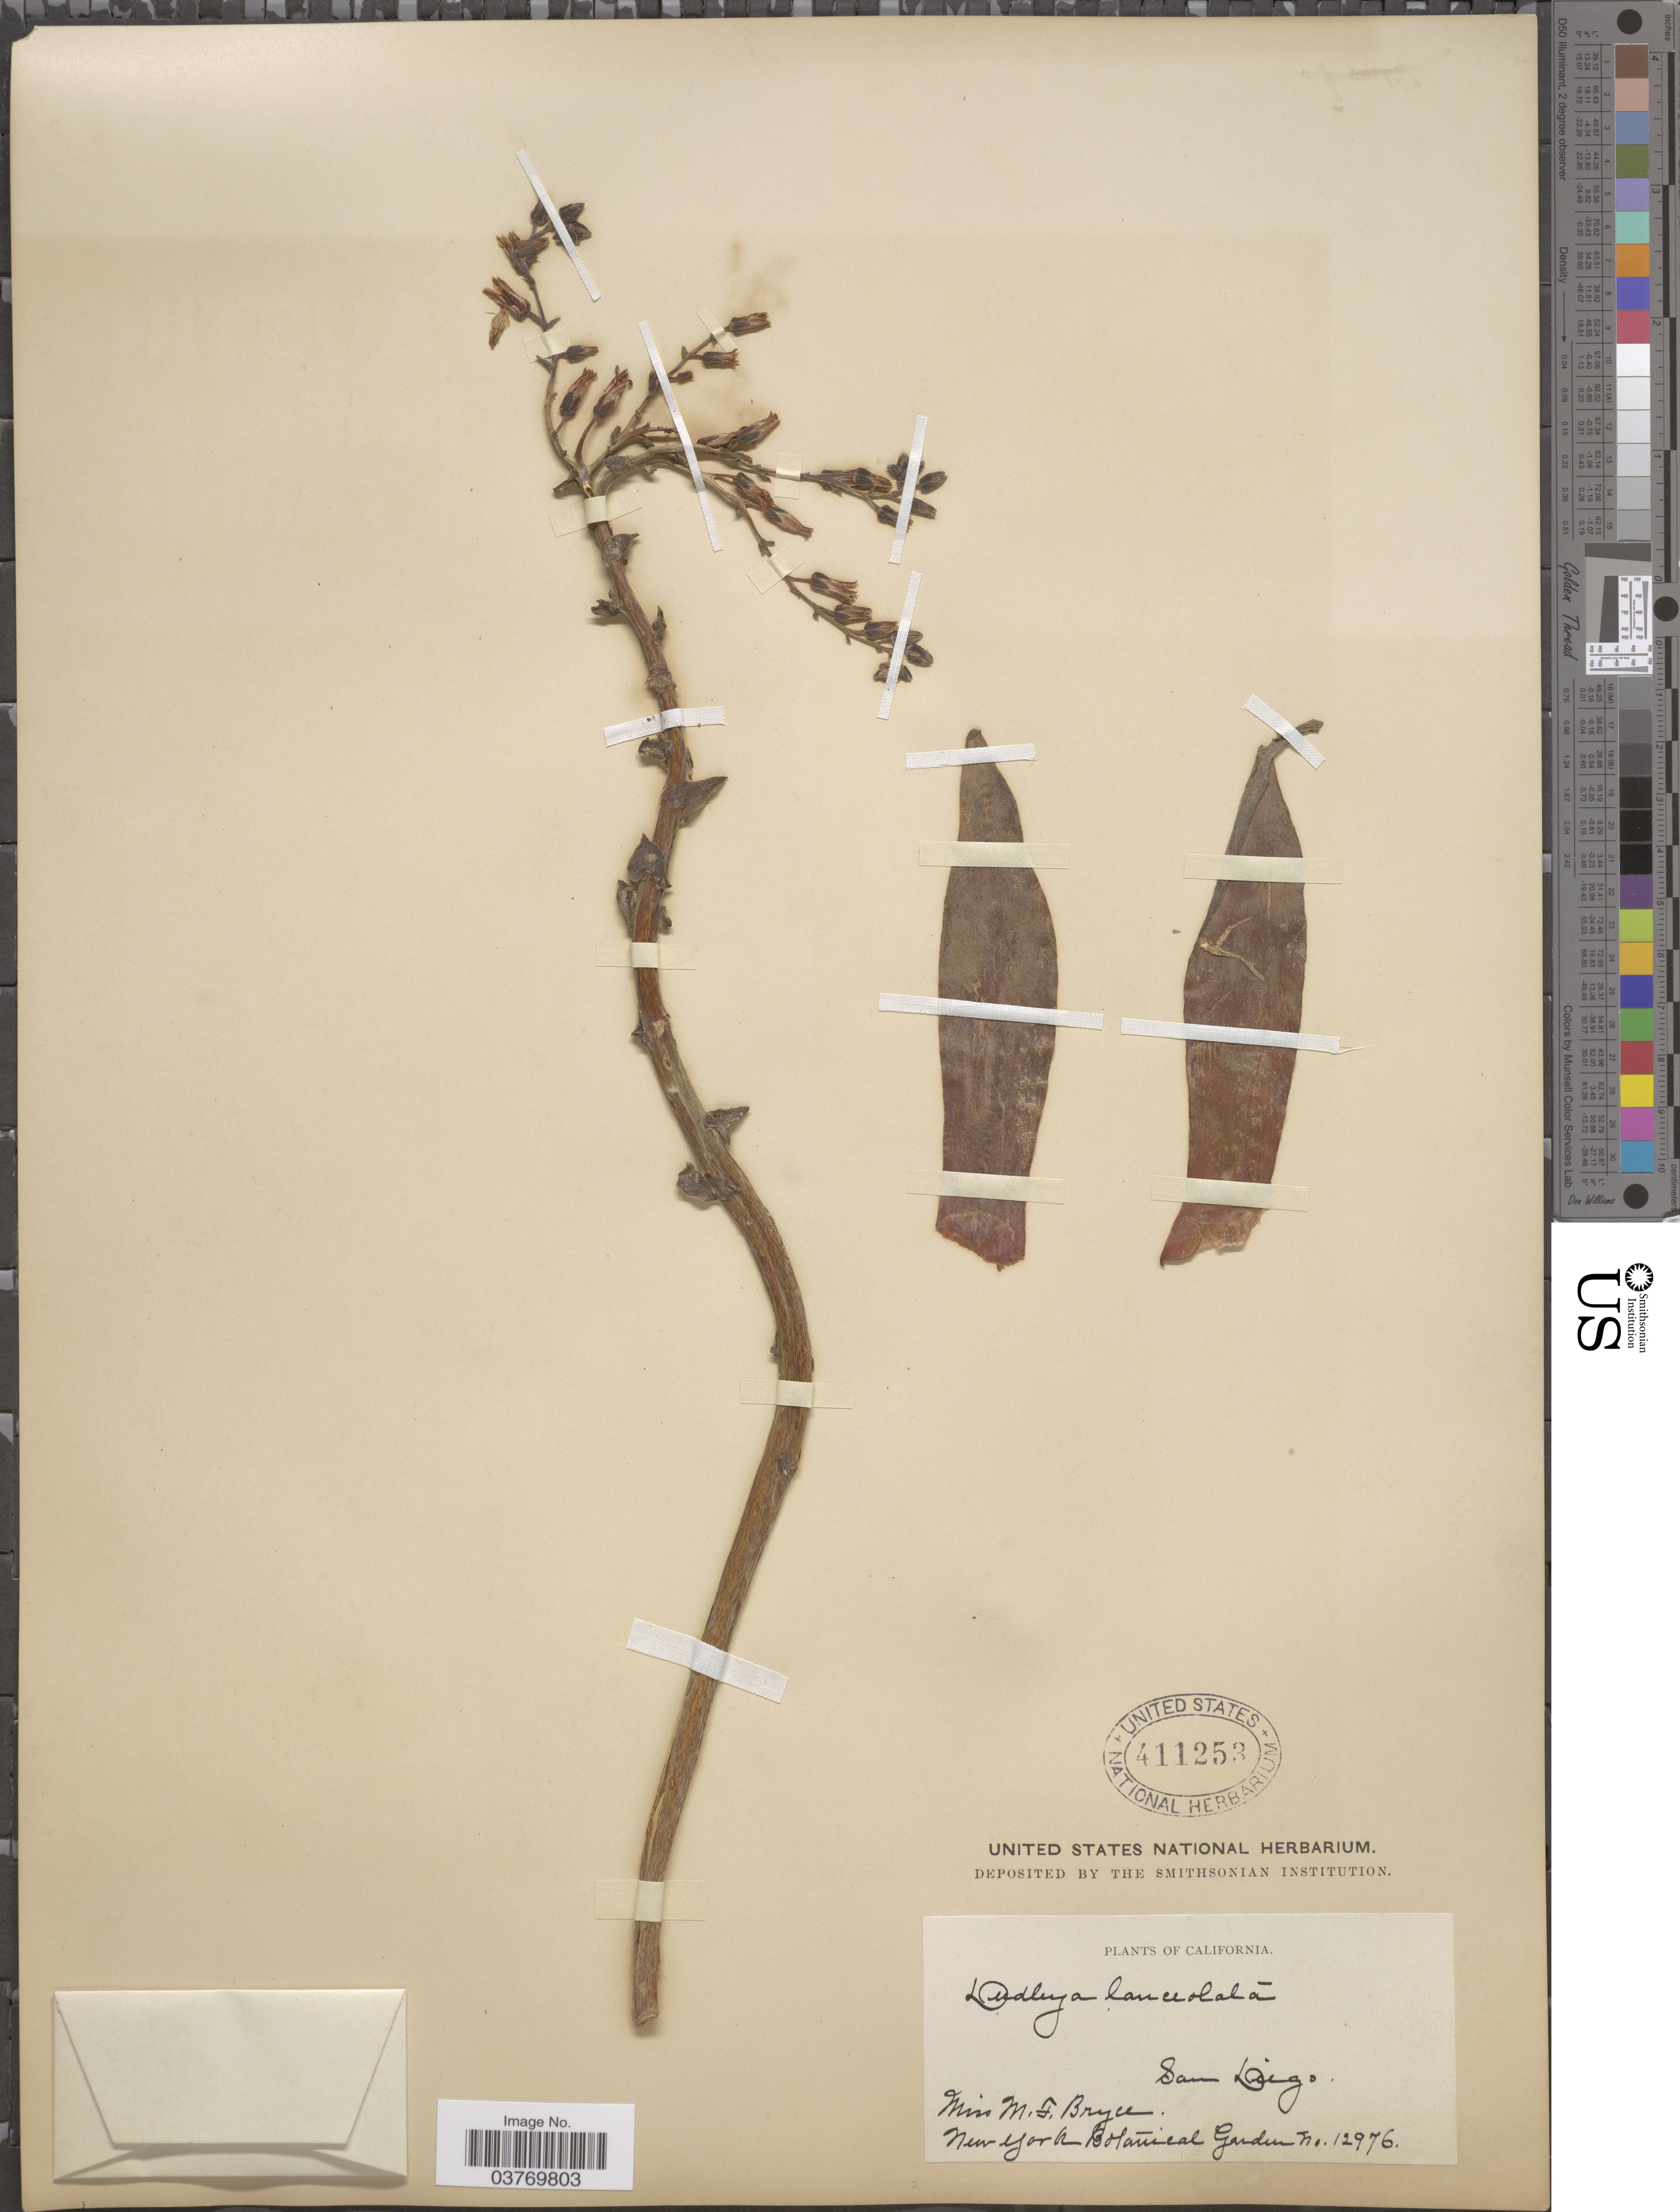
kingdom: Plantae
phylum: Tracheophyta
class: Magnoliopsida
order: Saxifragales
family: Crassulaceae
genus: Dudleya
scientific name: Dudleya lanceolata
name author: (Nutt.) Britton & Rose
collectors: M. Bryce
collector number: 12976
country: United States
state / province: California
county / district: San Diego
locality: San Diego.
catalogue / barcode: US 411253